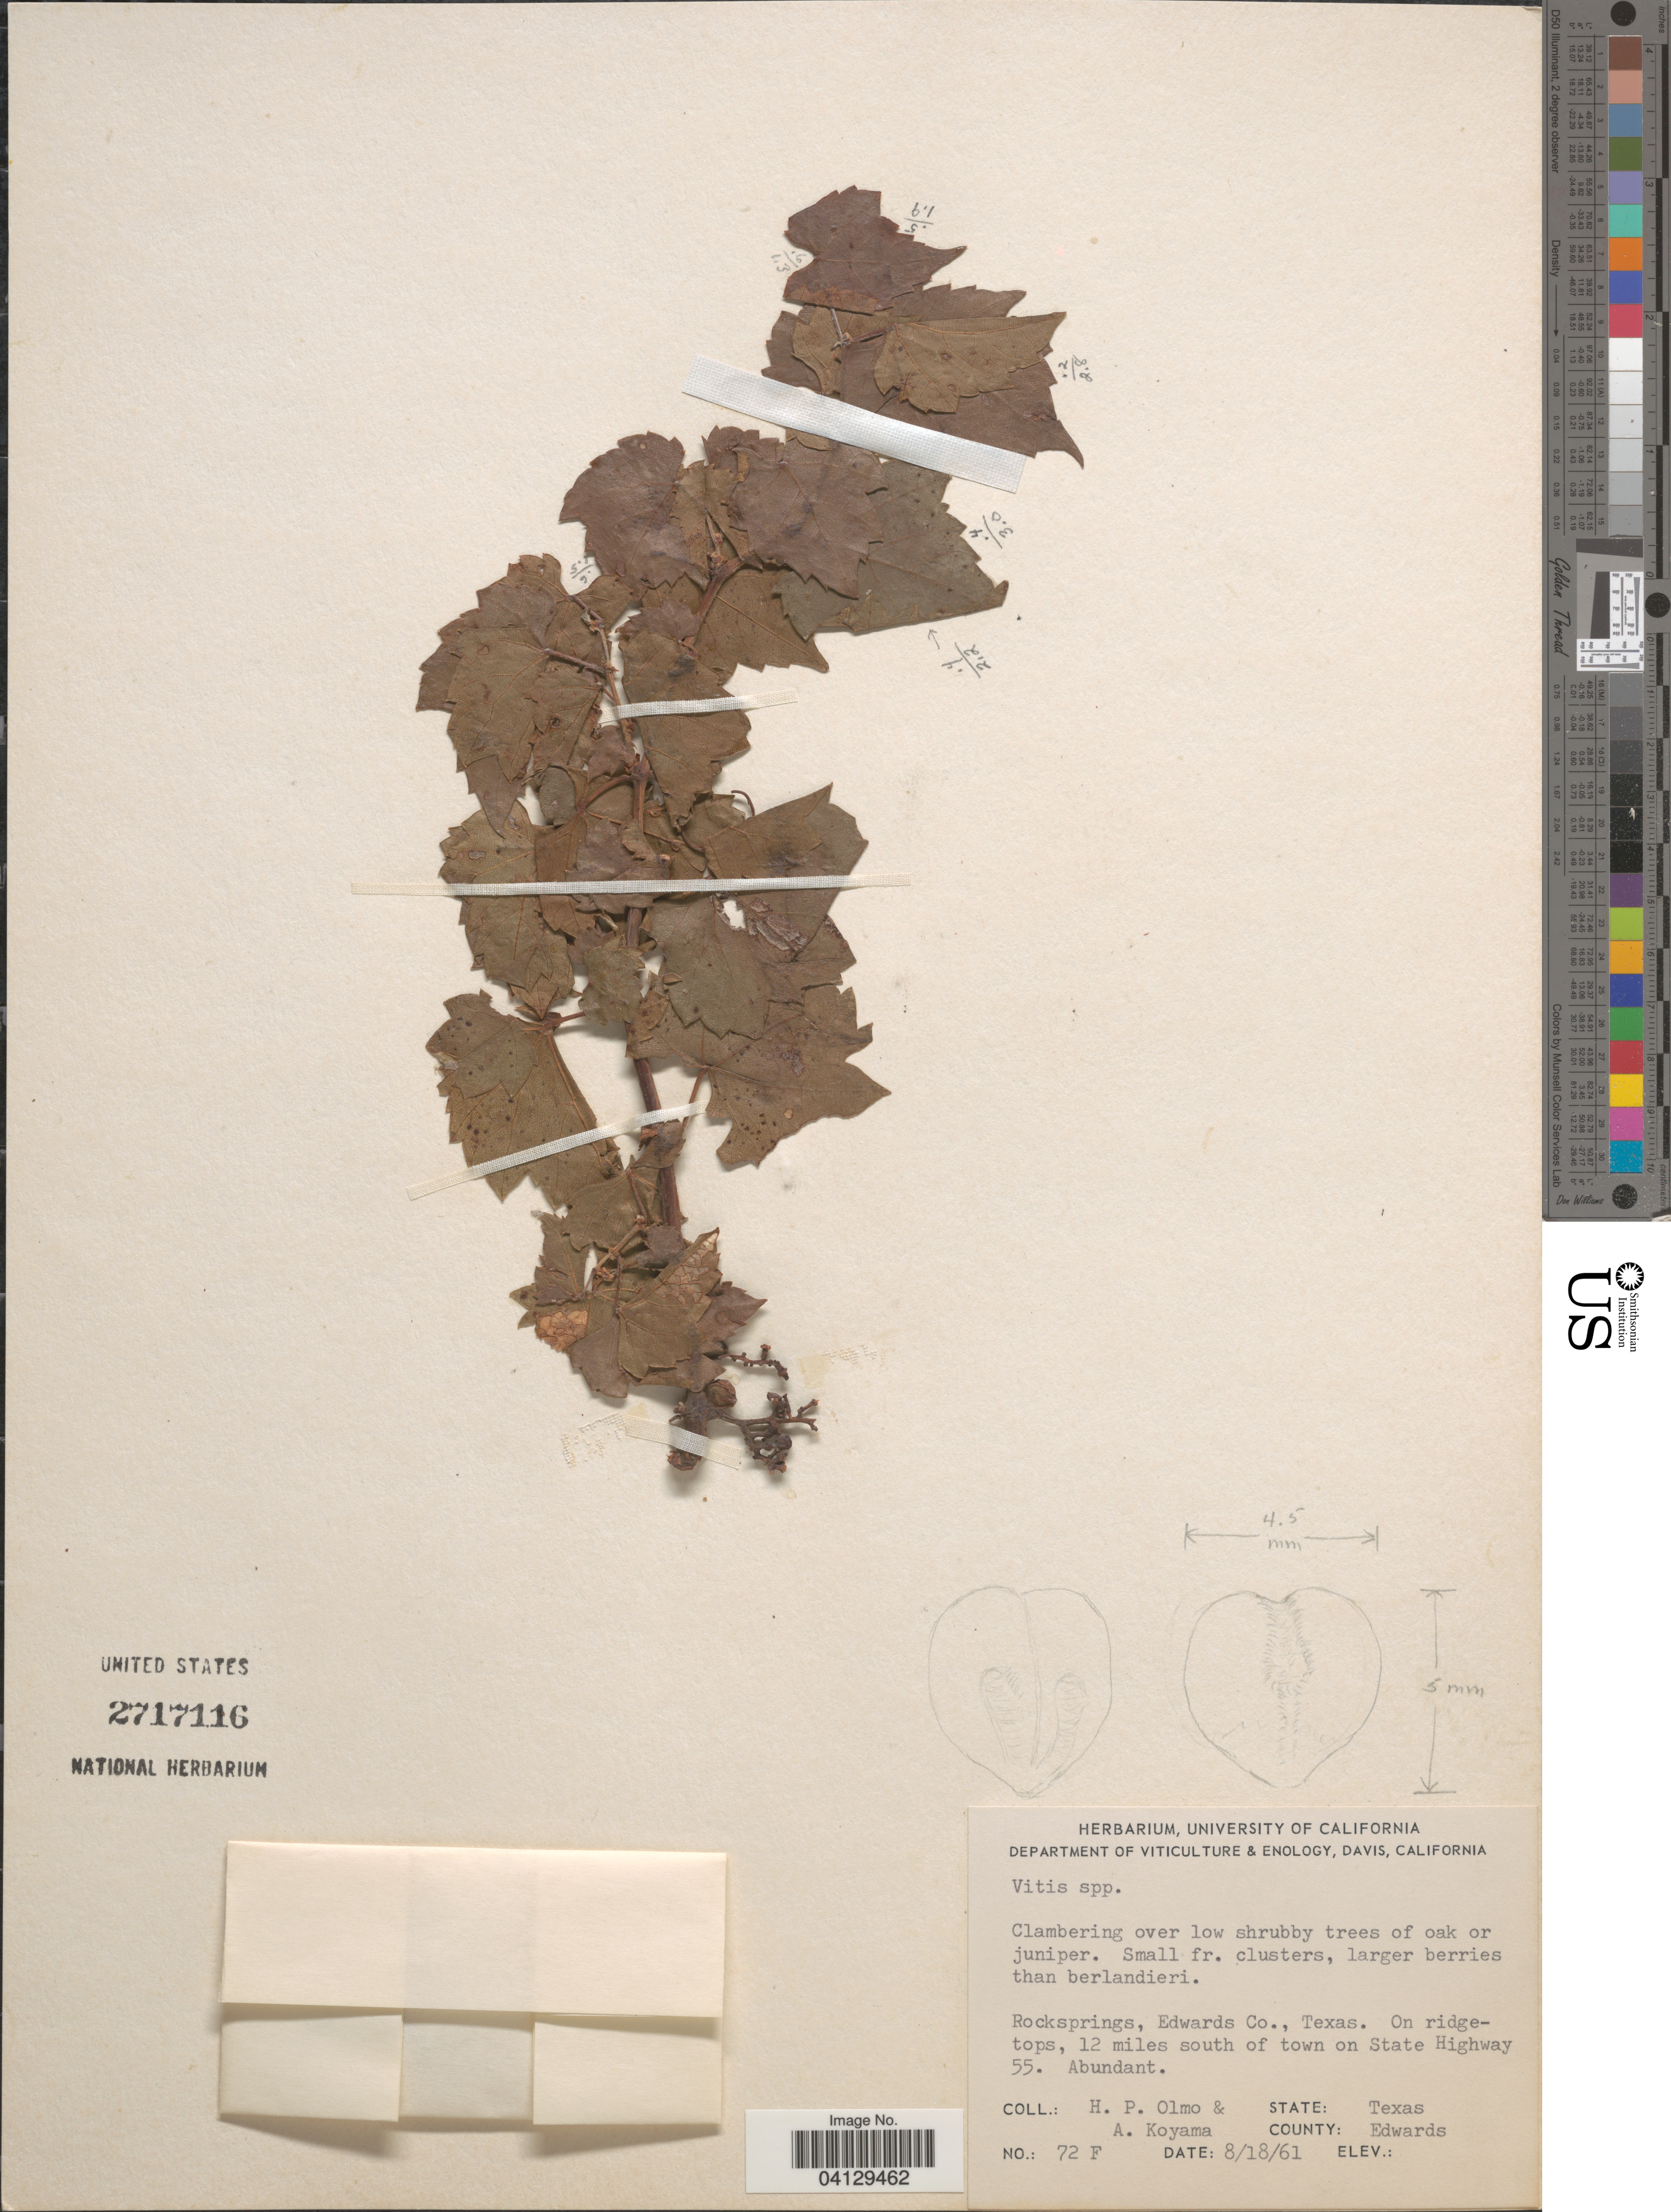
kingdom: Plantae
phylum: Tracheophyta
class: Magnoliopsida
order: Vitales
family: Vitaceae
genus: Vitis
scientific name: Vitis sp.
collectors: H. Olmo & A. Koyama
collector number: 72F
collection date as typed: Transcribed d/m/y: 18/8/61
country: United States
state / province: Texas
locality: Rocksprings, Edwards Co. On ridgetops, 12 miles south of town on State Highway 55.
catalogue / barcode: US 2717116